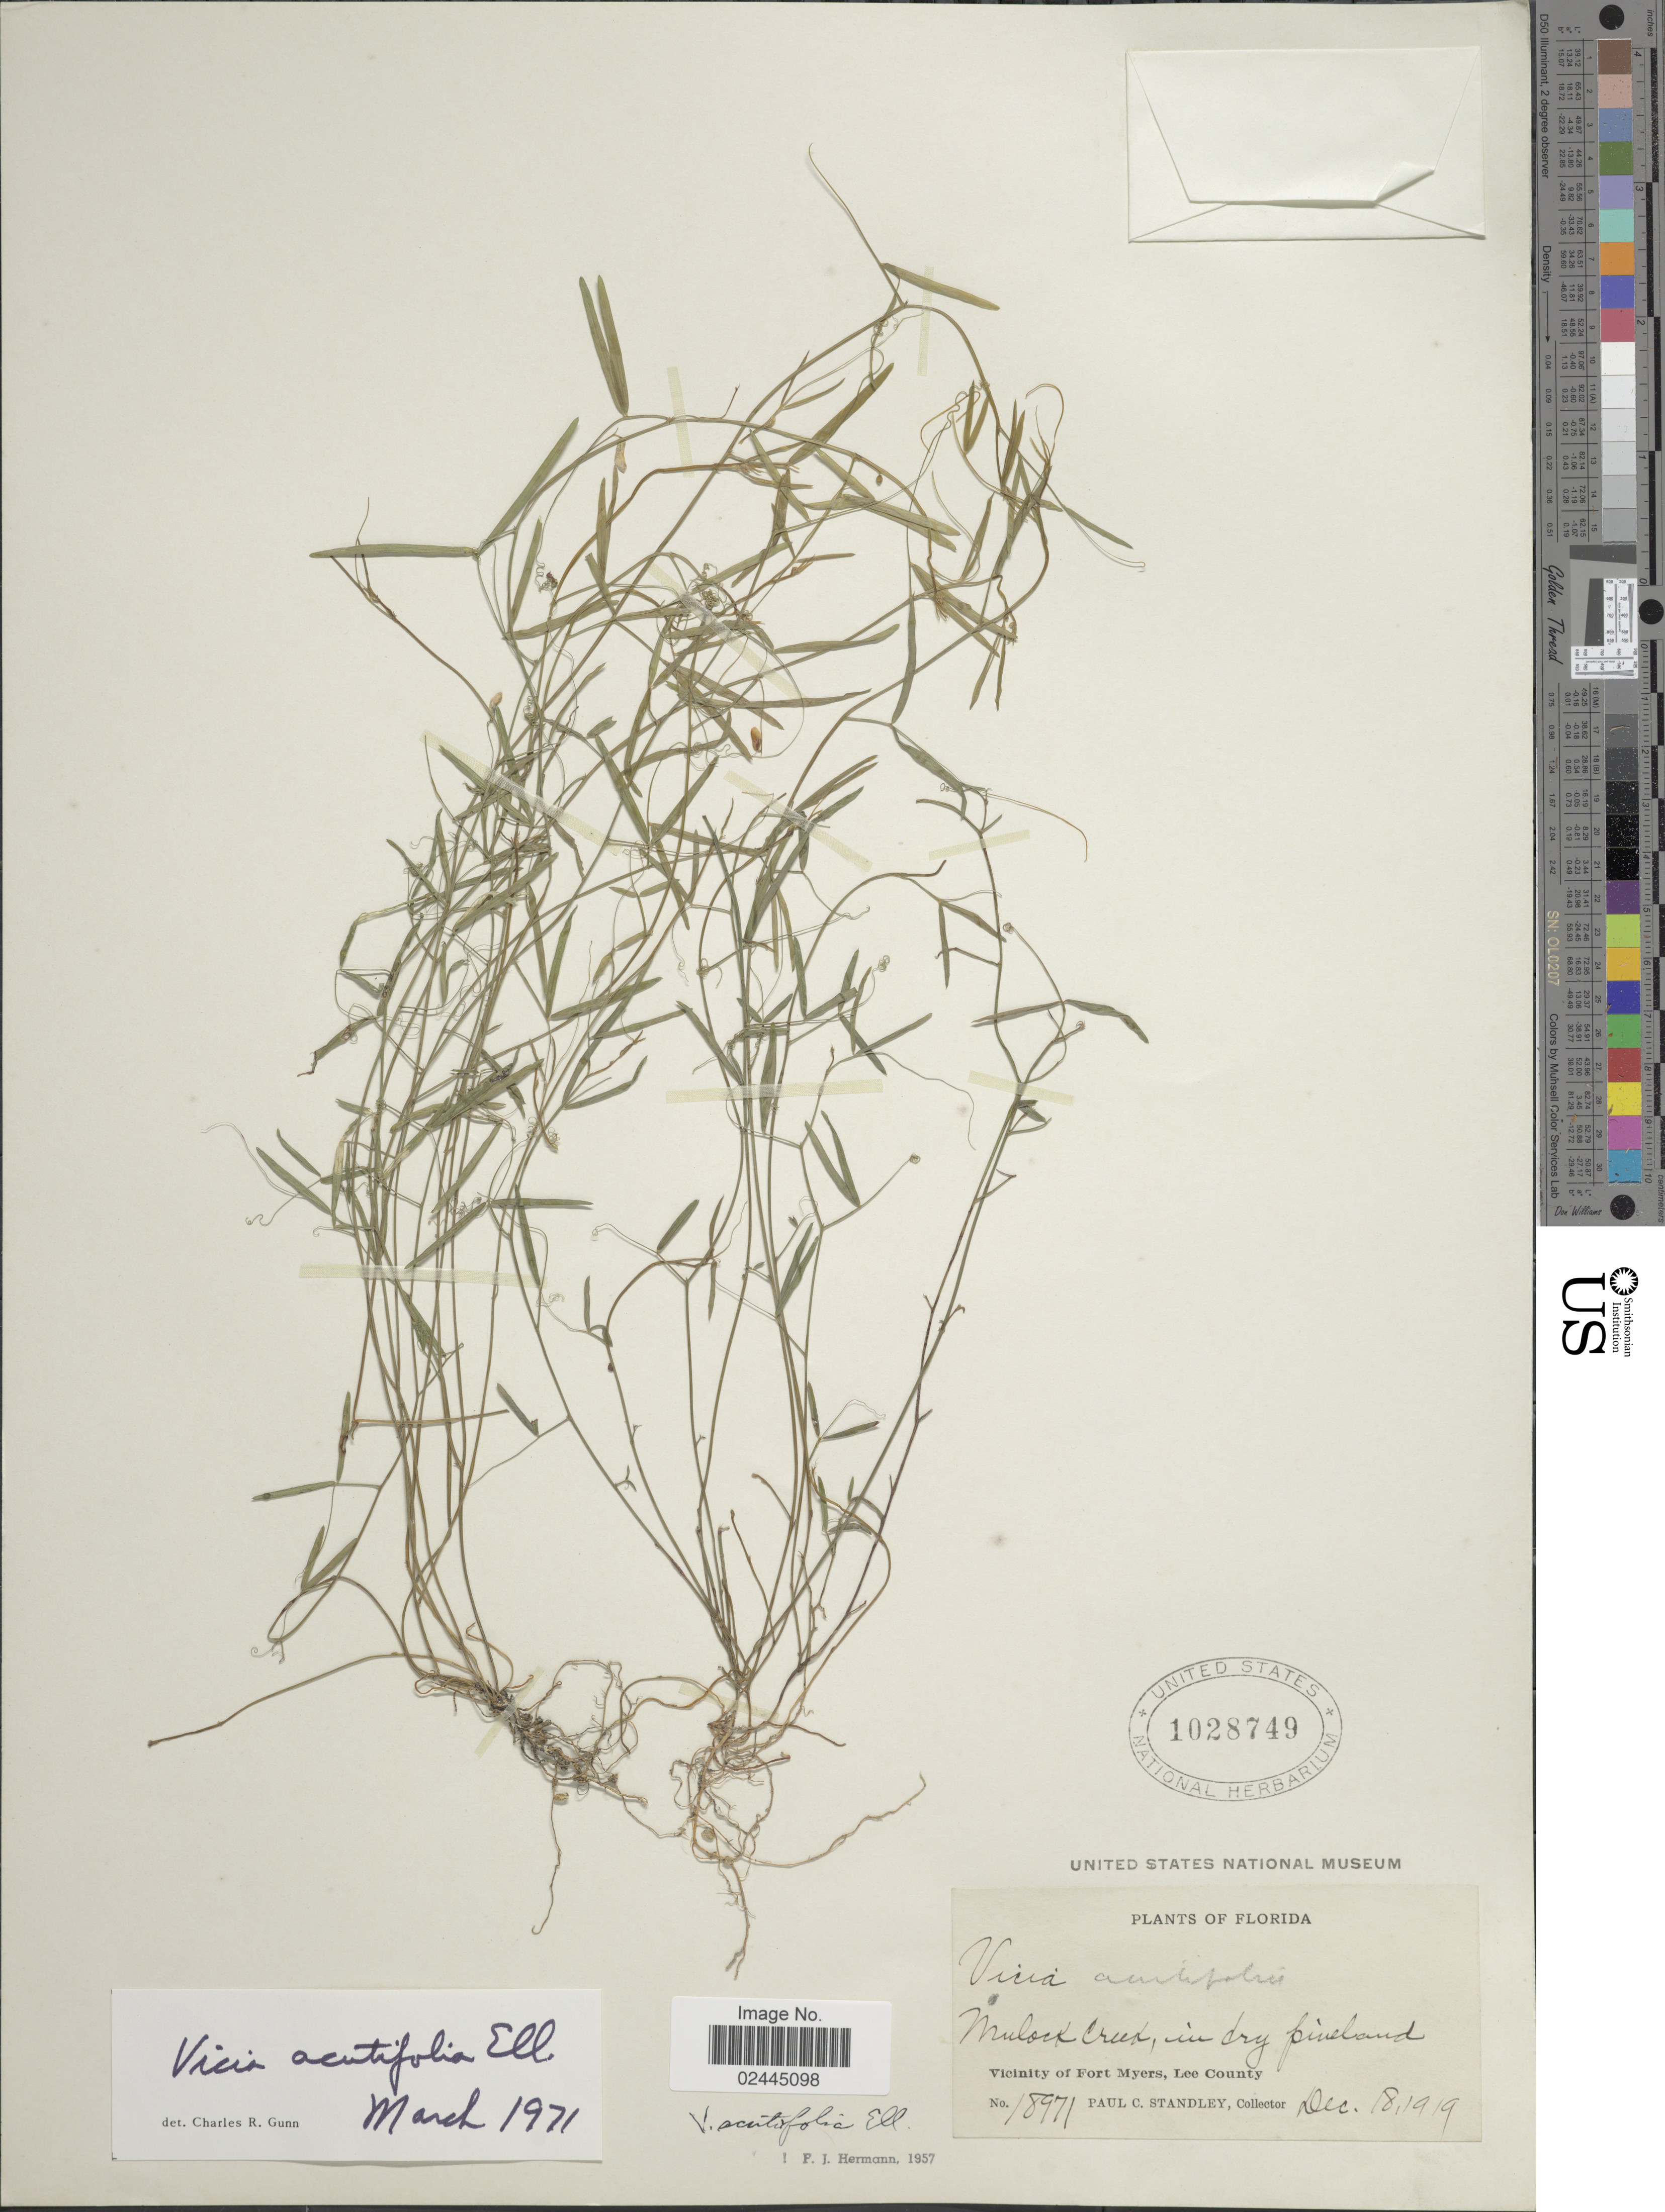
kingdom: Plantae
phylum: Tracheophyta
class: Magnoliopsida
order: Fabales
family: Fabaceae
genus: Vicia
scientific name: Vicia acutifolia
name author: Elliott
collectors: P. C. Standley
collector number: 18971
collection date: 1919-12-18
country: United States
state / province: Florida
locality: Mulock Creek, in dry pineland. Vicinity of Fort Meyers, Lee County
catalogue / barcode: US 1028749